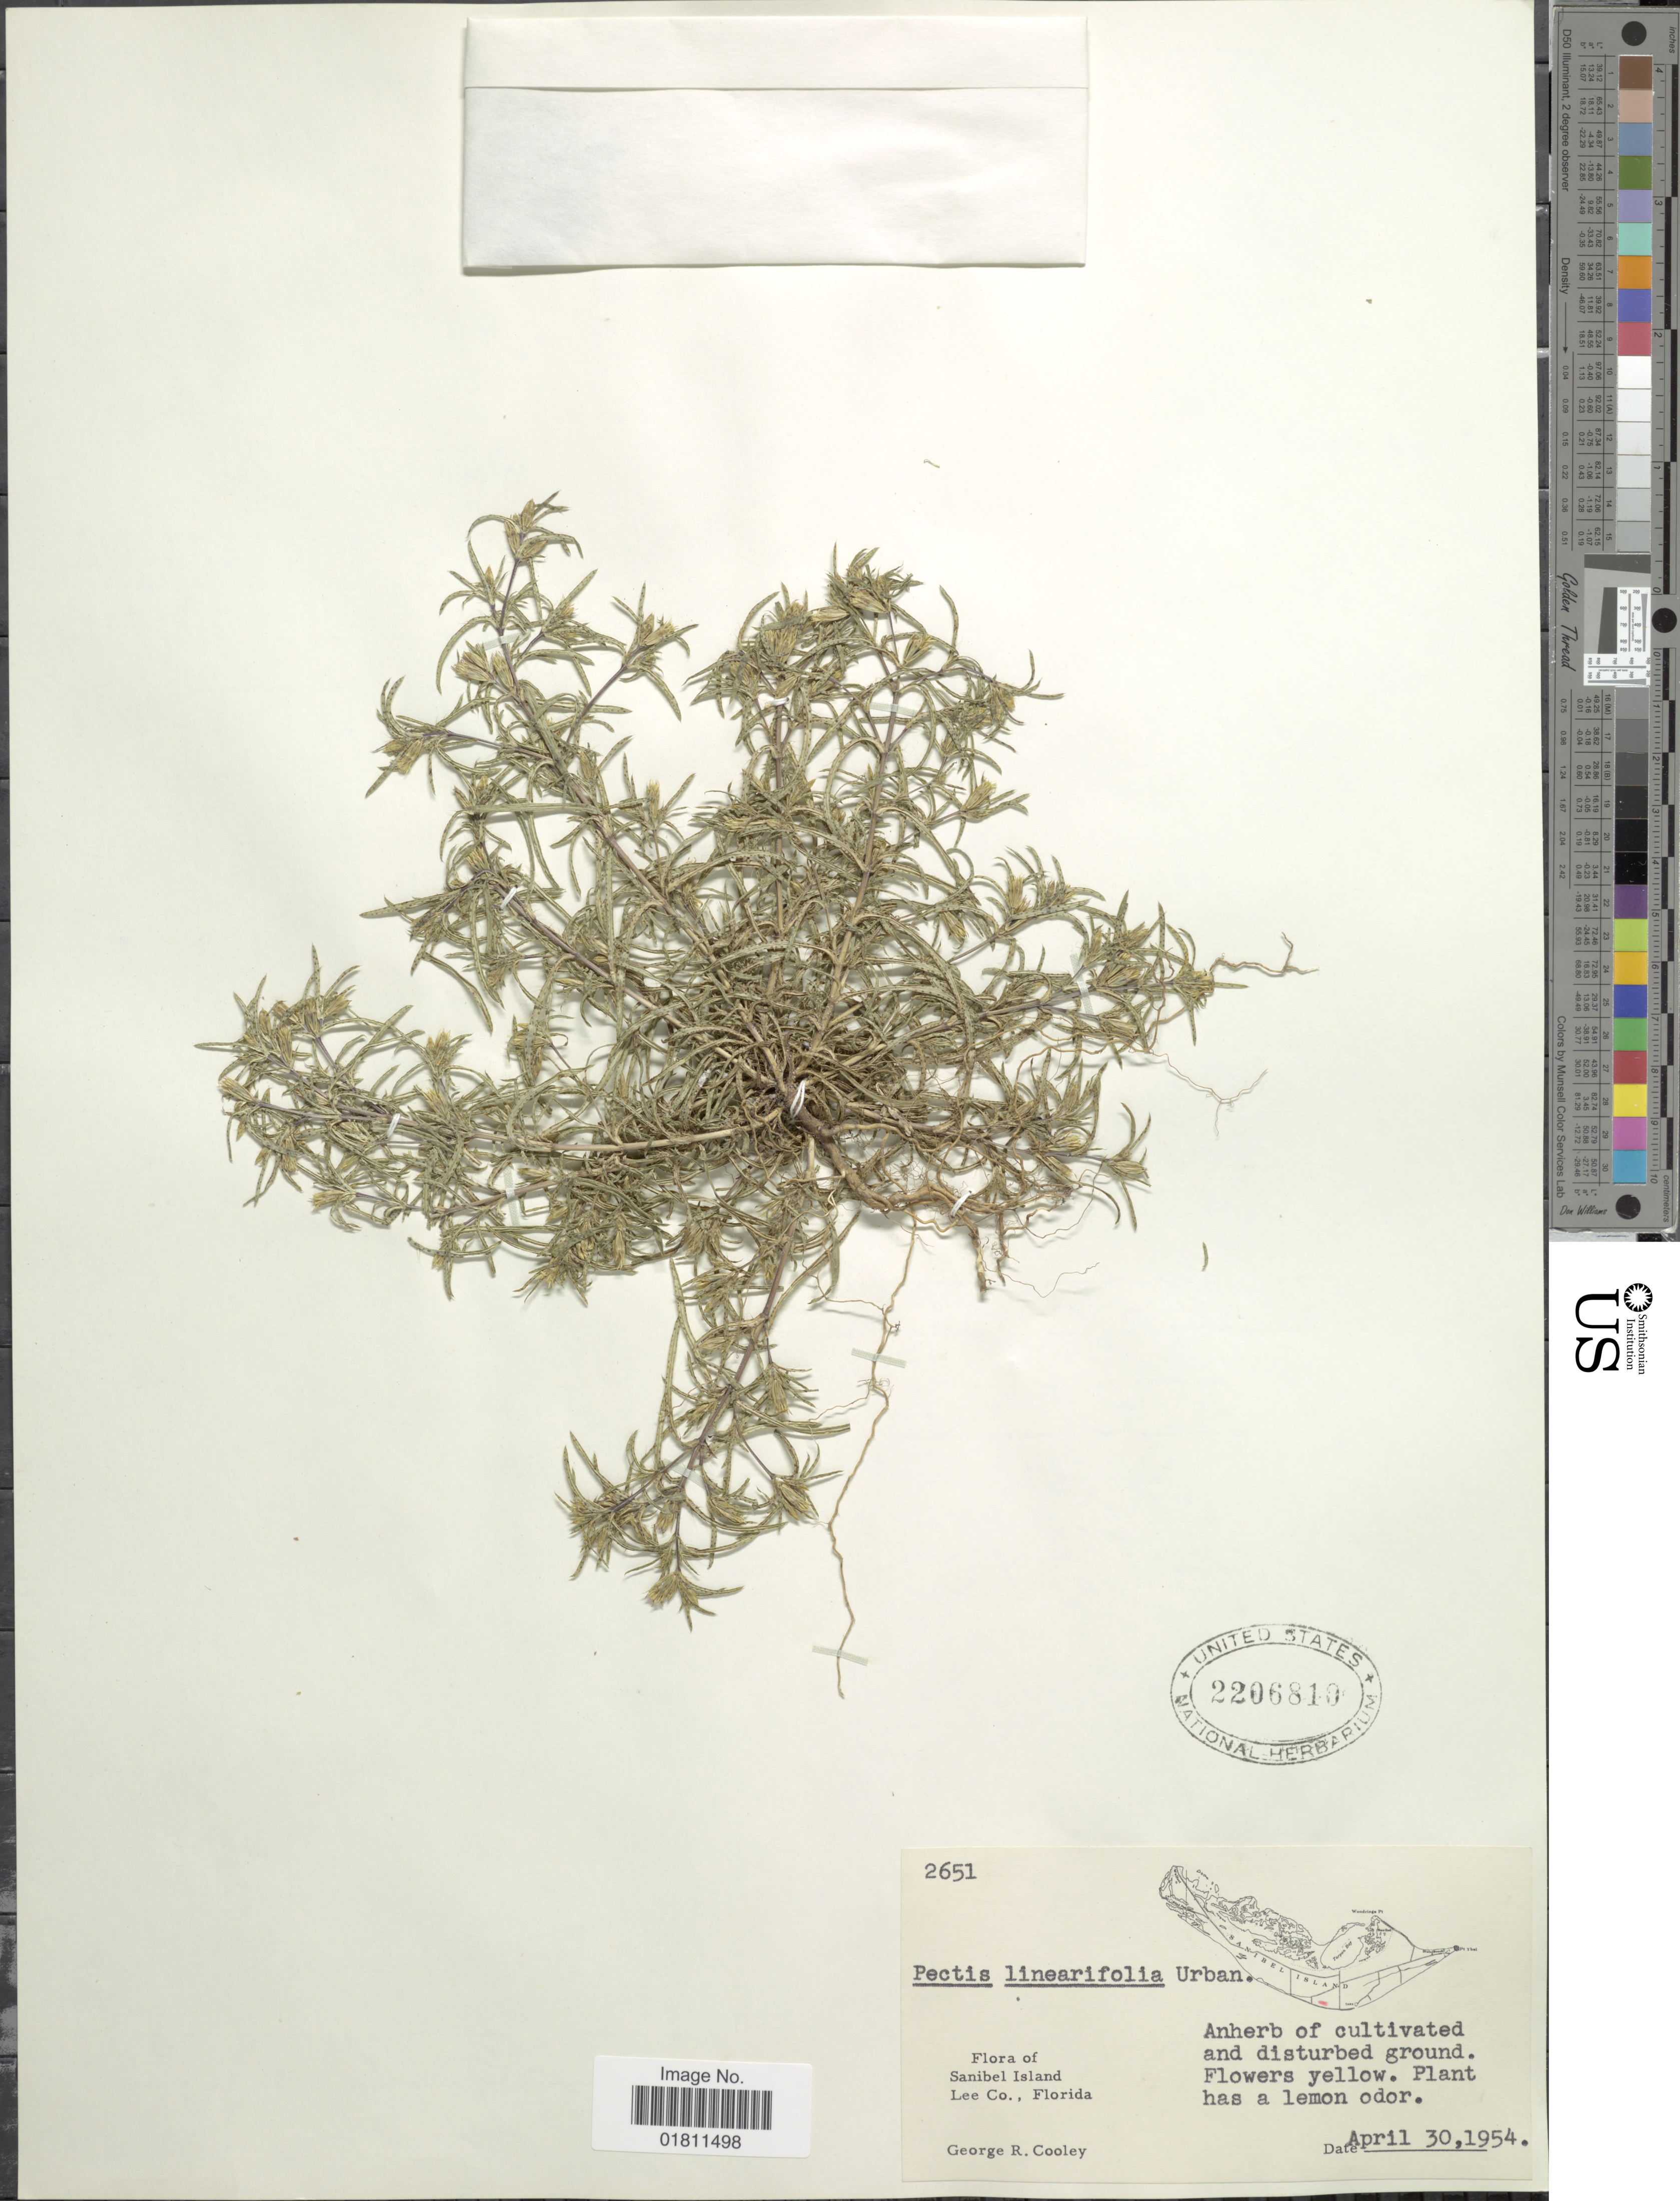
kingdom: Plantae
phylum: Tracheophyta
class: Magnoliopsida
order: Asterales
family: Asteraceae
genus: Pectis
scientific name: Pectis linearifolia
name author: Urb.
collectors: G. R. Cooley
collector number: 2651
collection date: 1954-04-30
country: United States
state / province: Florida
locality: Sanibel Island, Lee Co., Florida.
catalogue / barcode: US 2206810